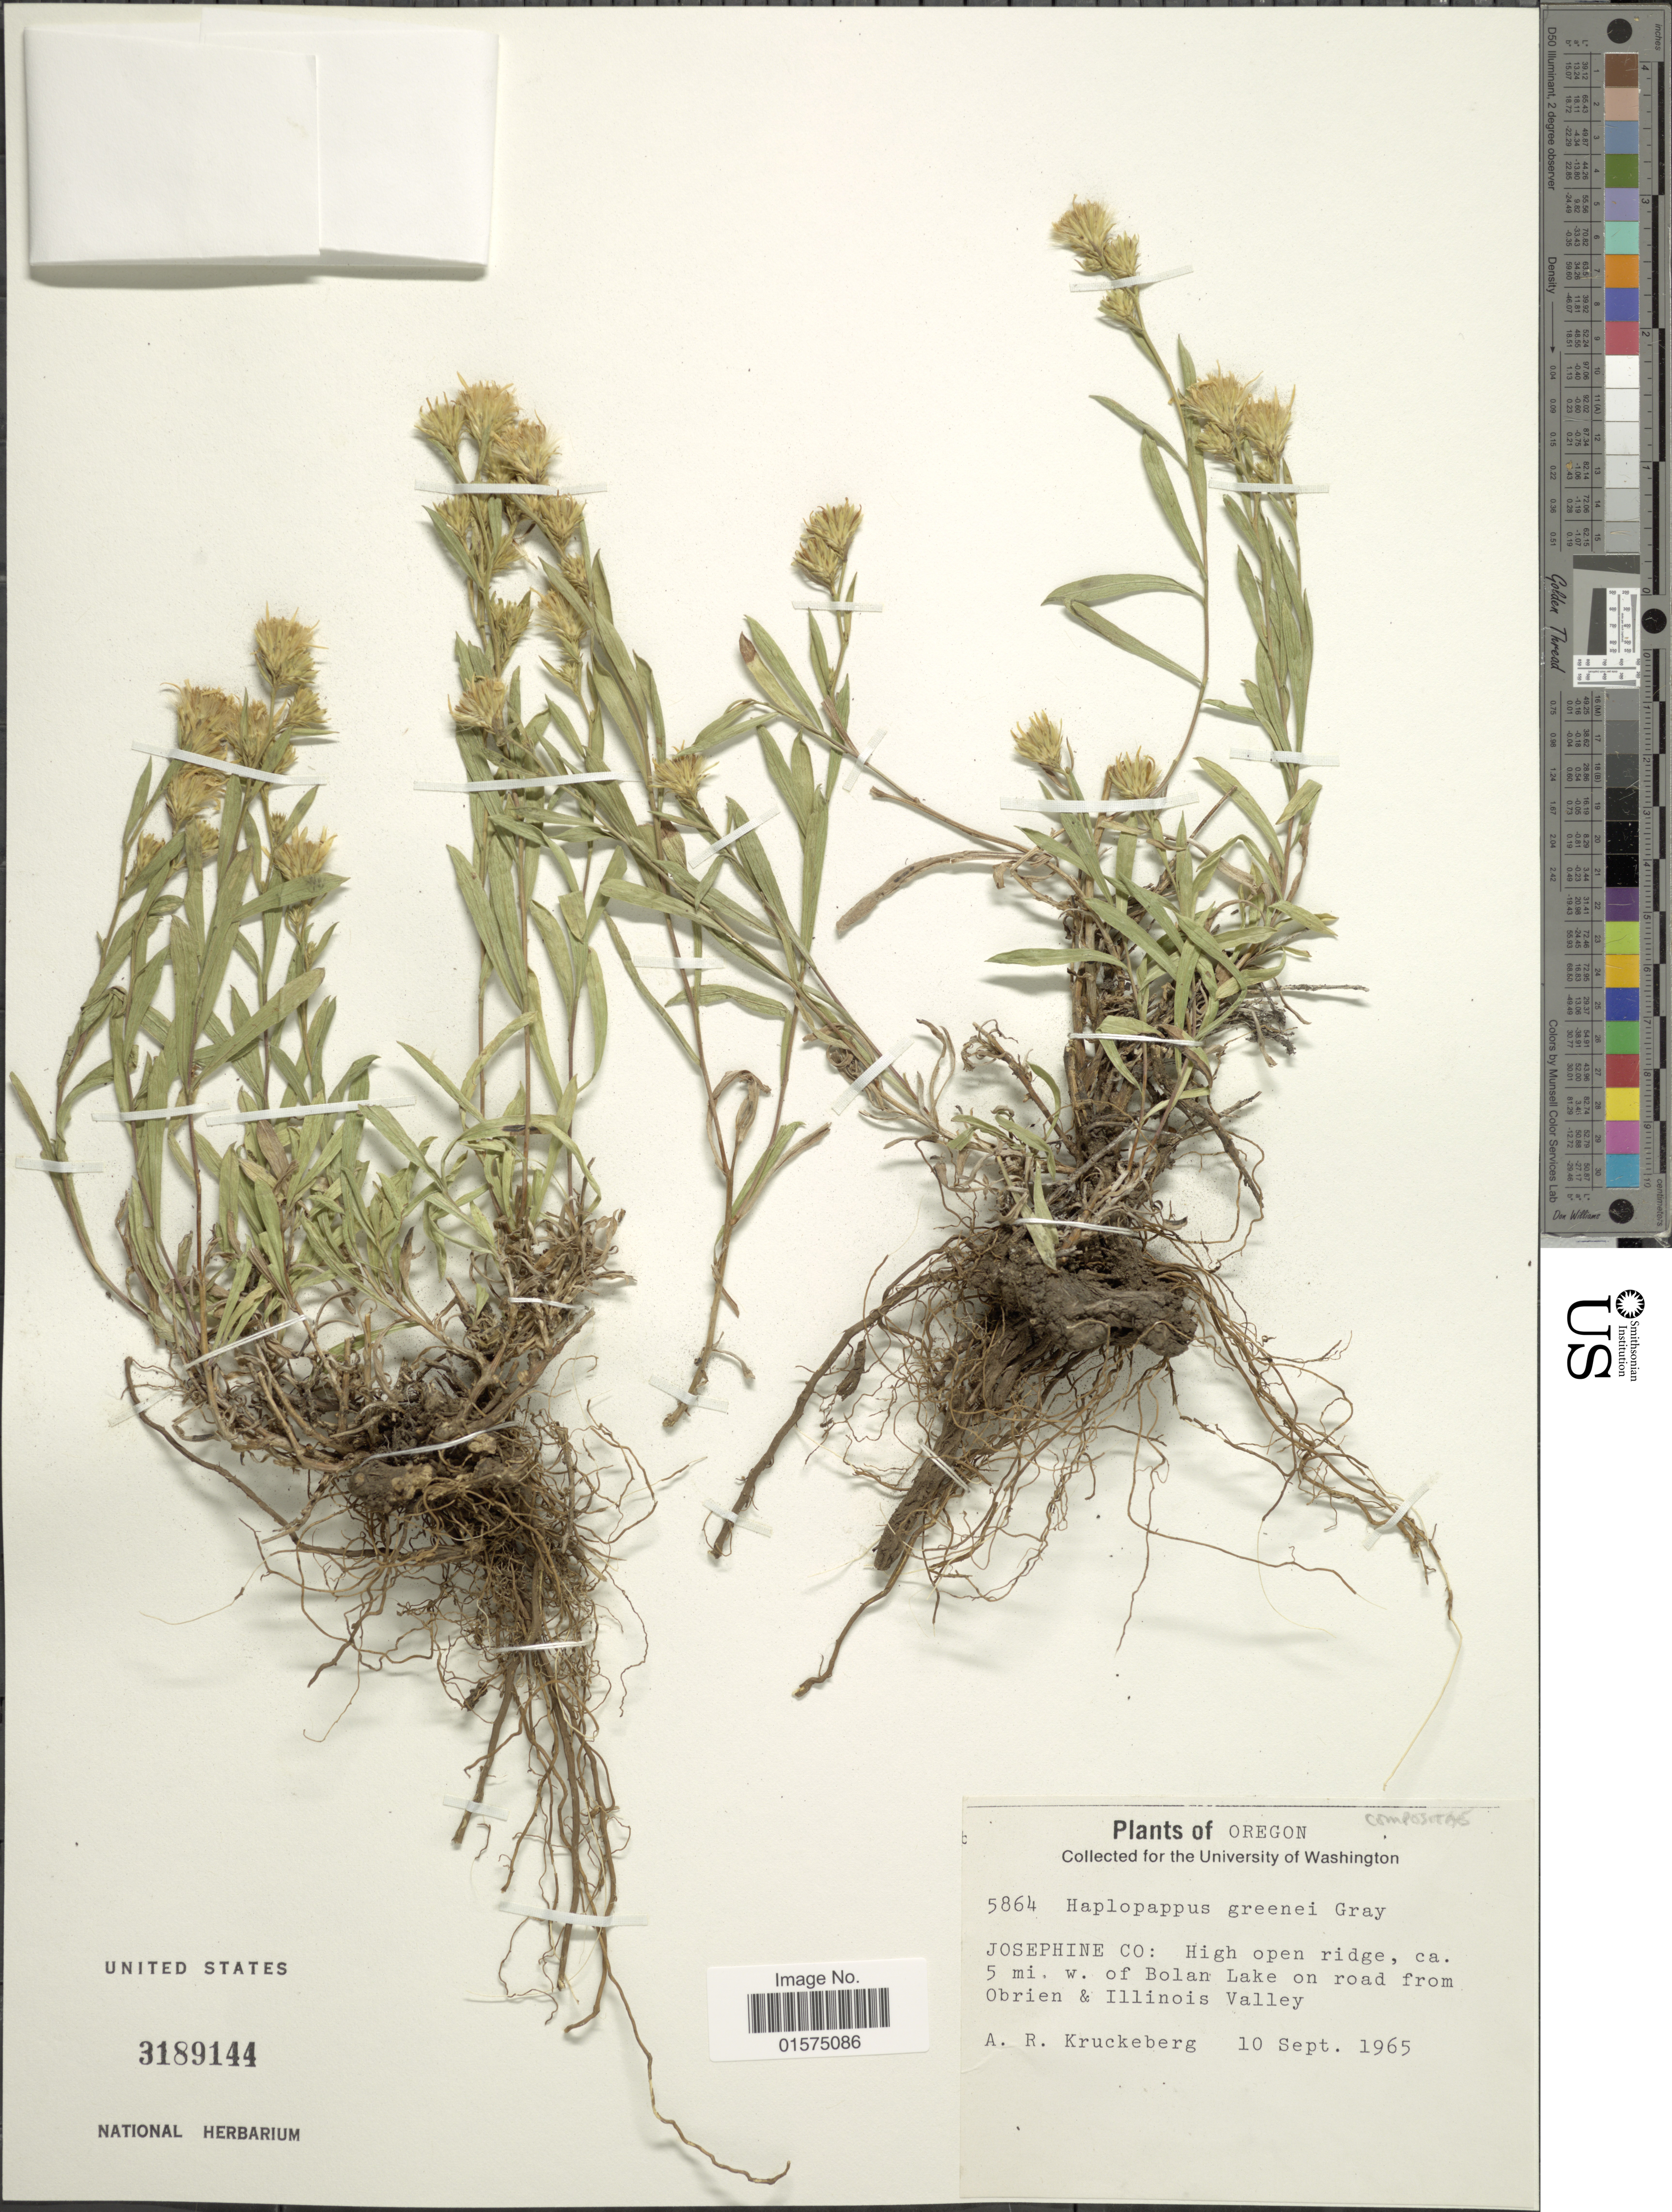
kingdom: Plantae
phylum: Tracheophyta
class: Magnoliopsida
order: Asterales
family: Asteraceae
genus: Ericameria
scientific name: Ericameria greenei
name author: (A. Gray) G.L. Nesom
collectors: A. Kruckeberg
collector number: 5864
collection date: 1965-09-10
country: United States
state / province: Oregon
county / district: Josephine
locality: Josephine Co: High open ridge, ca. 5 mi. w. of Bolan Lake on road from Obrien & Illinois Valley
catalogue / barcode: US 3189144